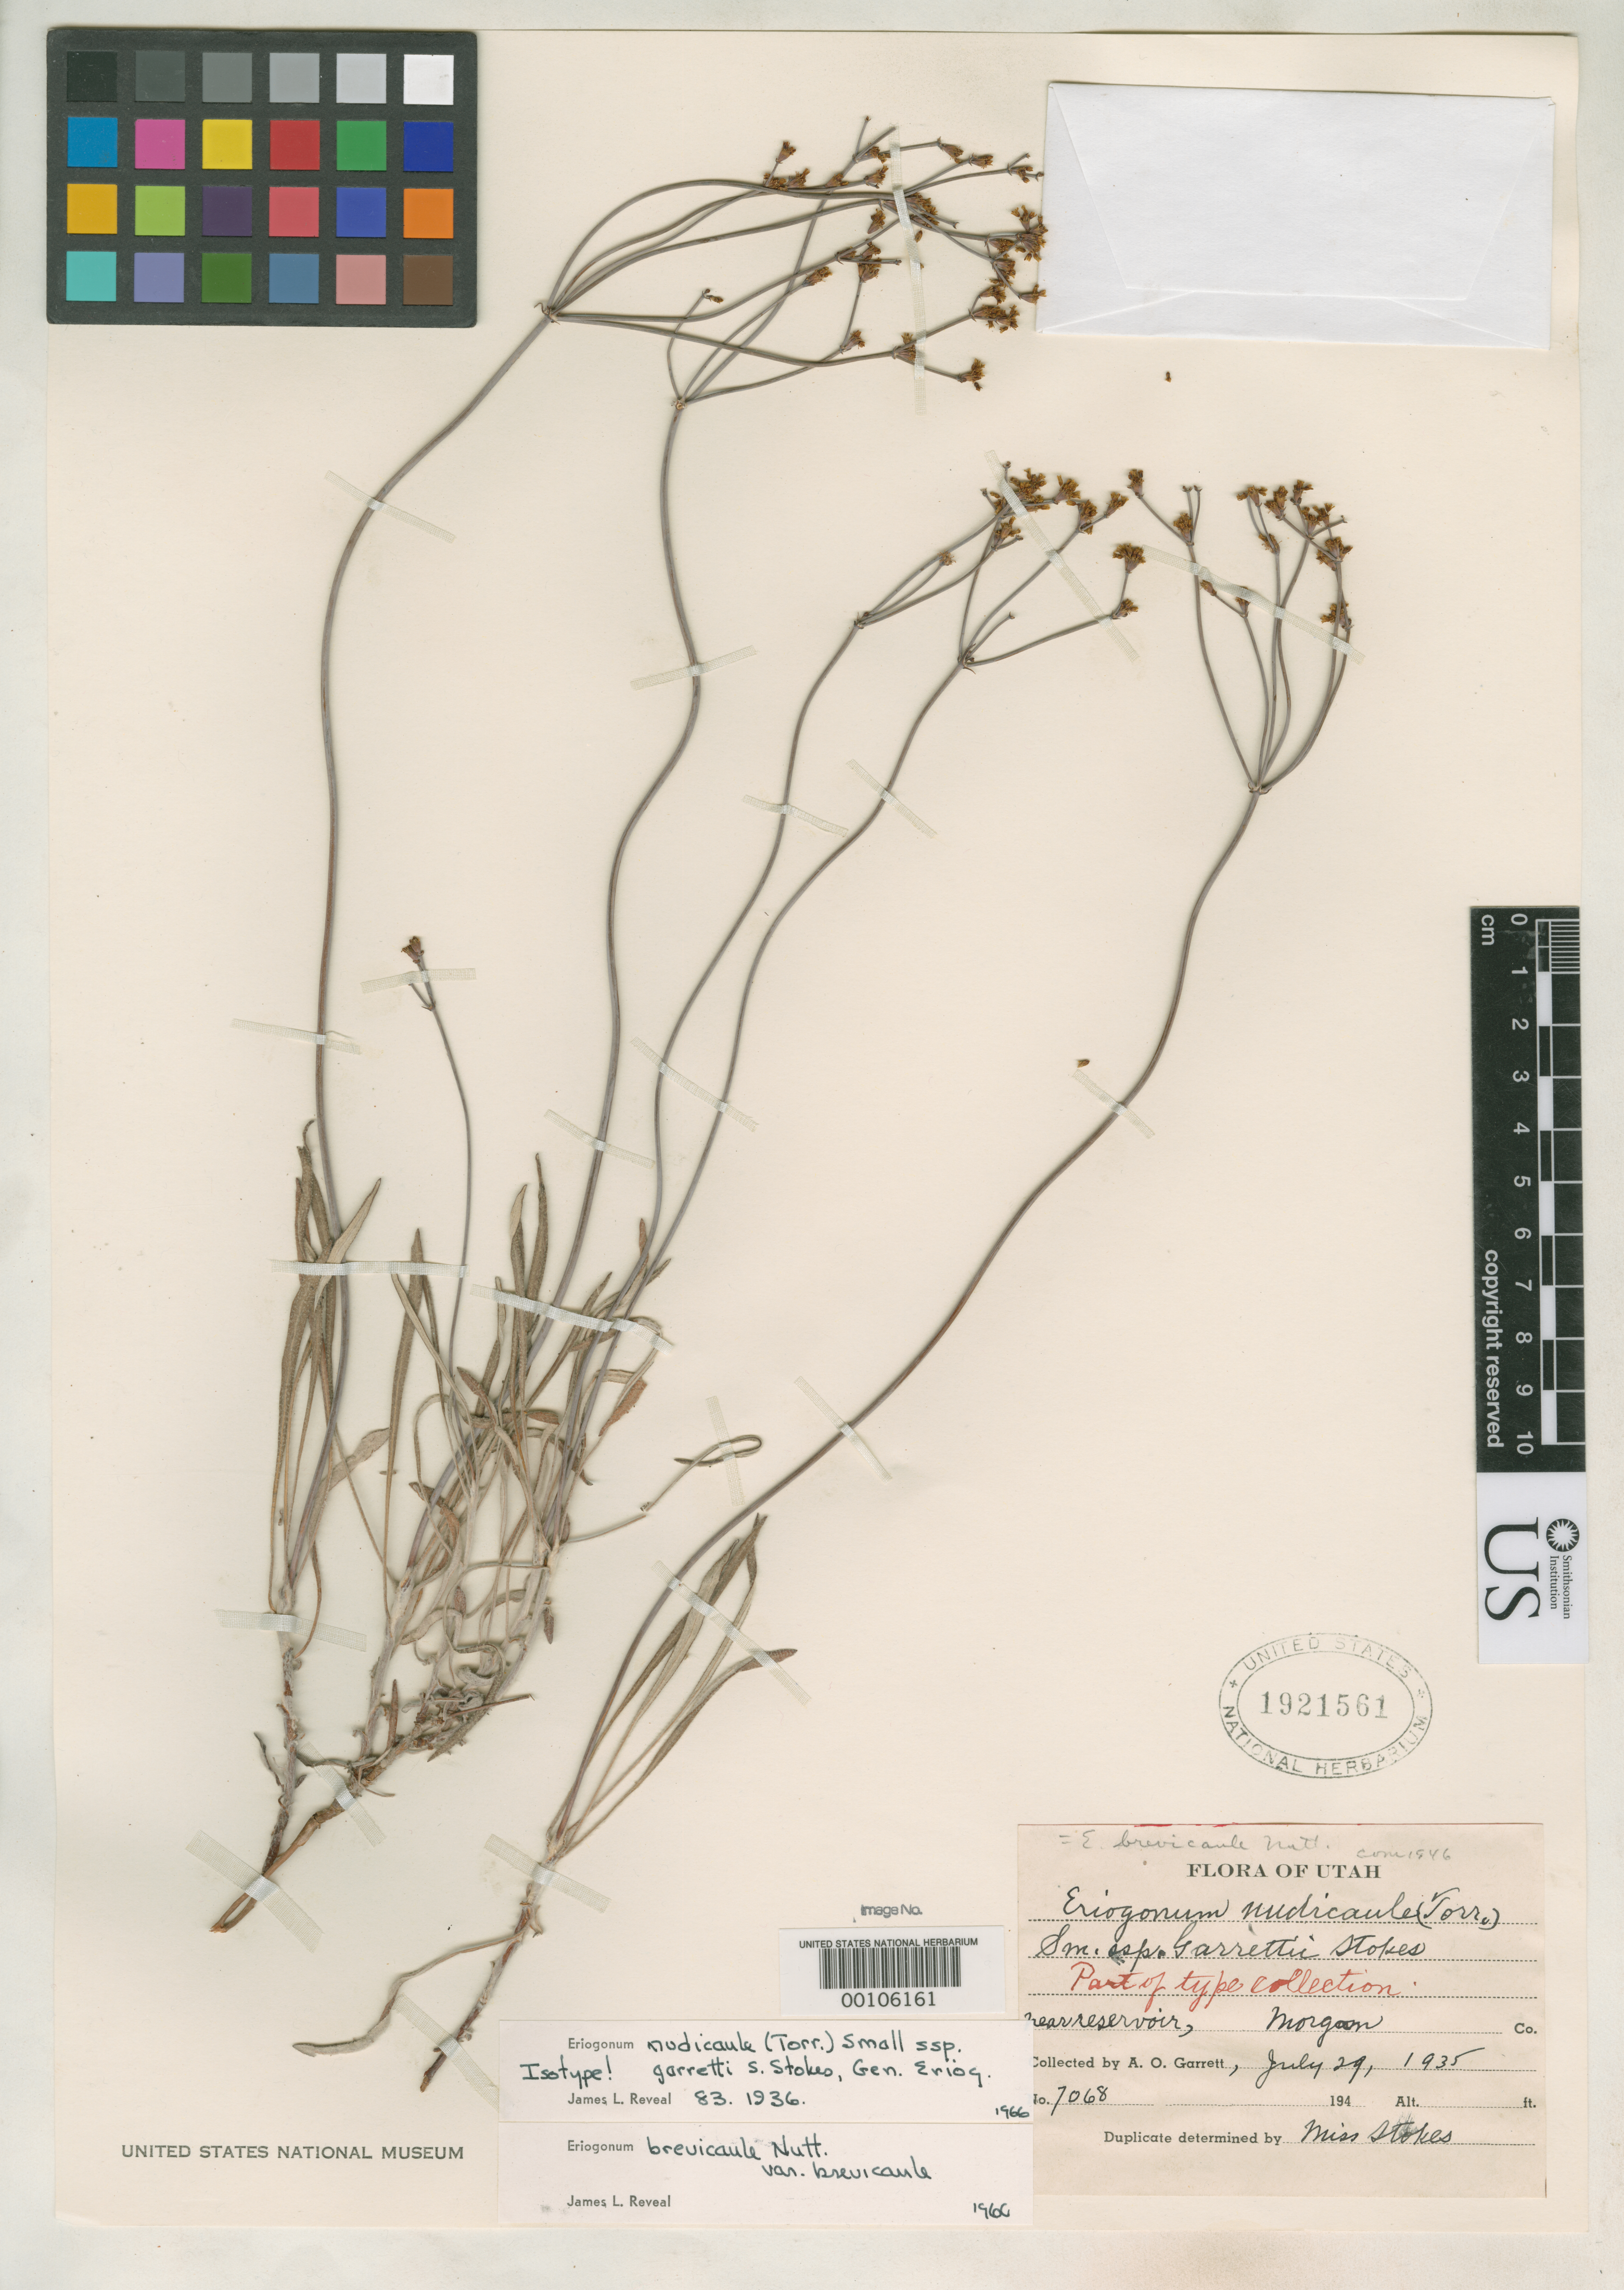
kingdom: Plantae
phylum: Tracheophyta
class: Magnoliopsida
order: Caryophyllales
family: Polygonaceae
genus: Eriogonum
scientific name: Eriogonum nudicaule subsp. garrettii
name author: S. Stokes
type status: Isotype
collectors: A. O. Garrett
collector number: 7068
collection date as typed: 29 Jul 1935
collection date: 1935-07-29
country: United States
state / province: Utah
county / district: Summit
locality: Echo Reservoir.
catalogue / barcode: US 1921561